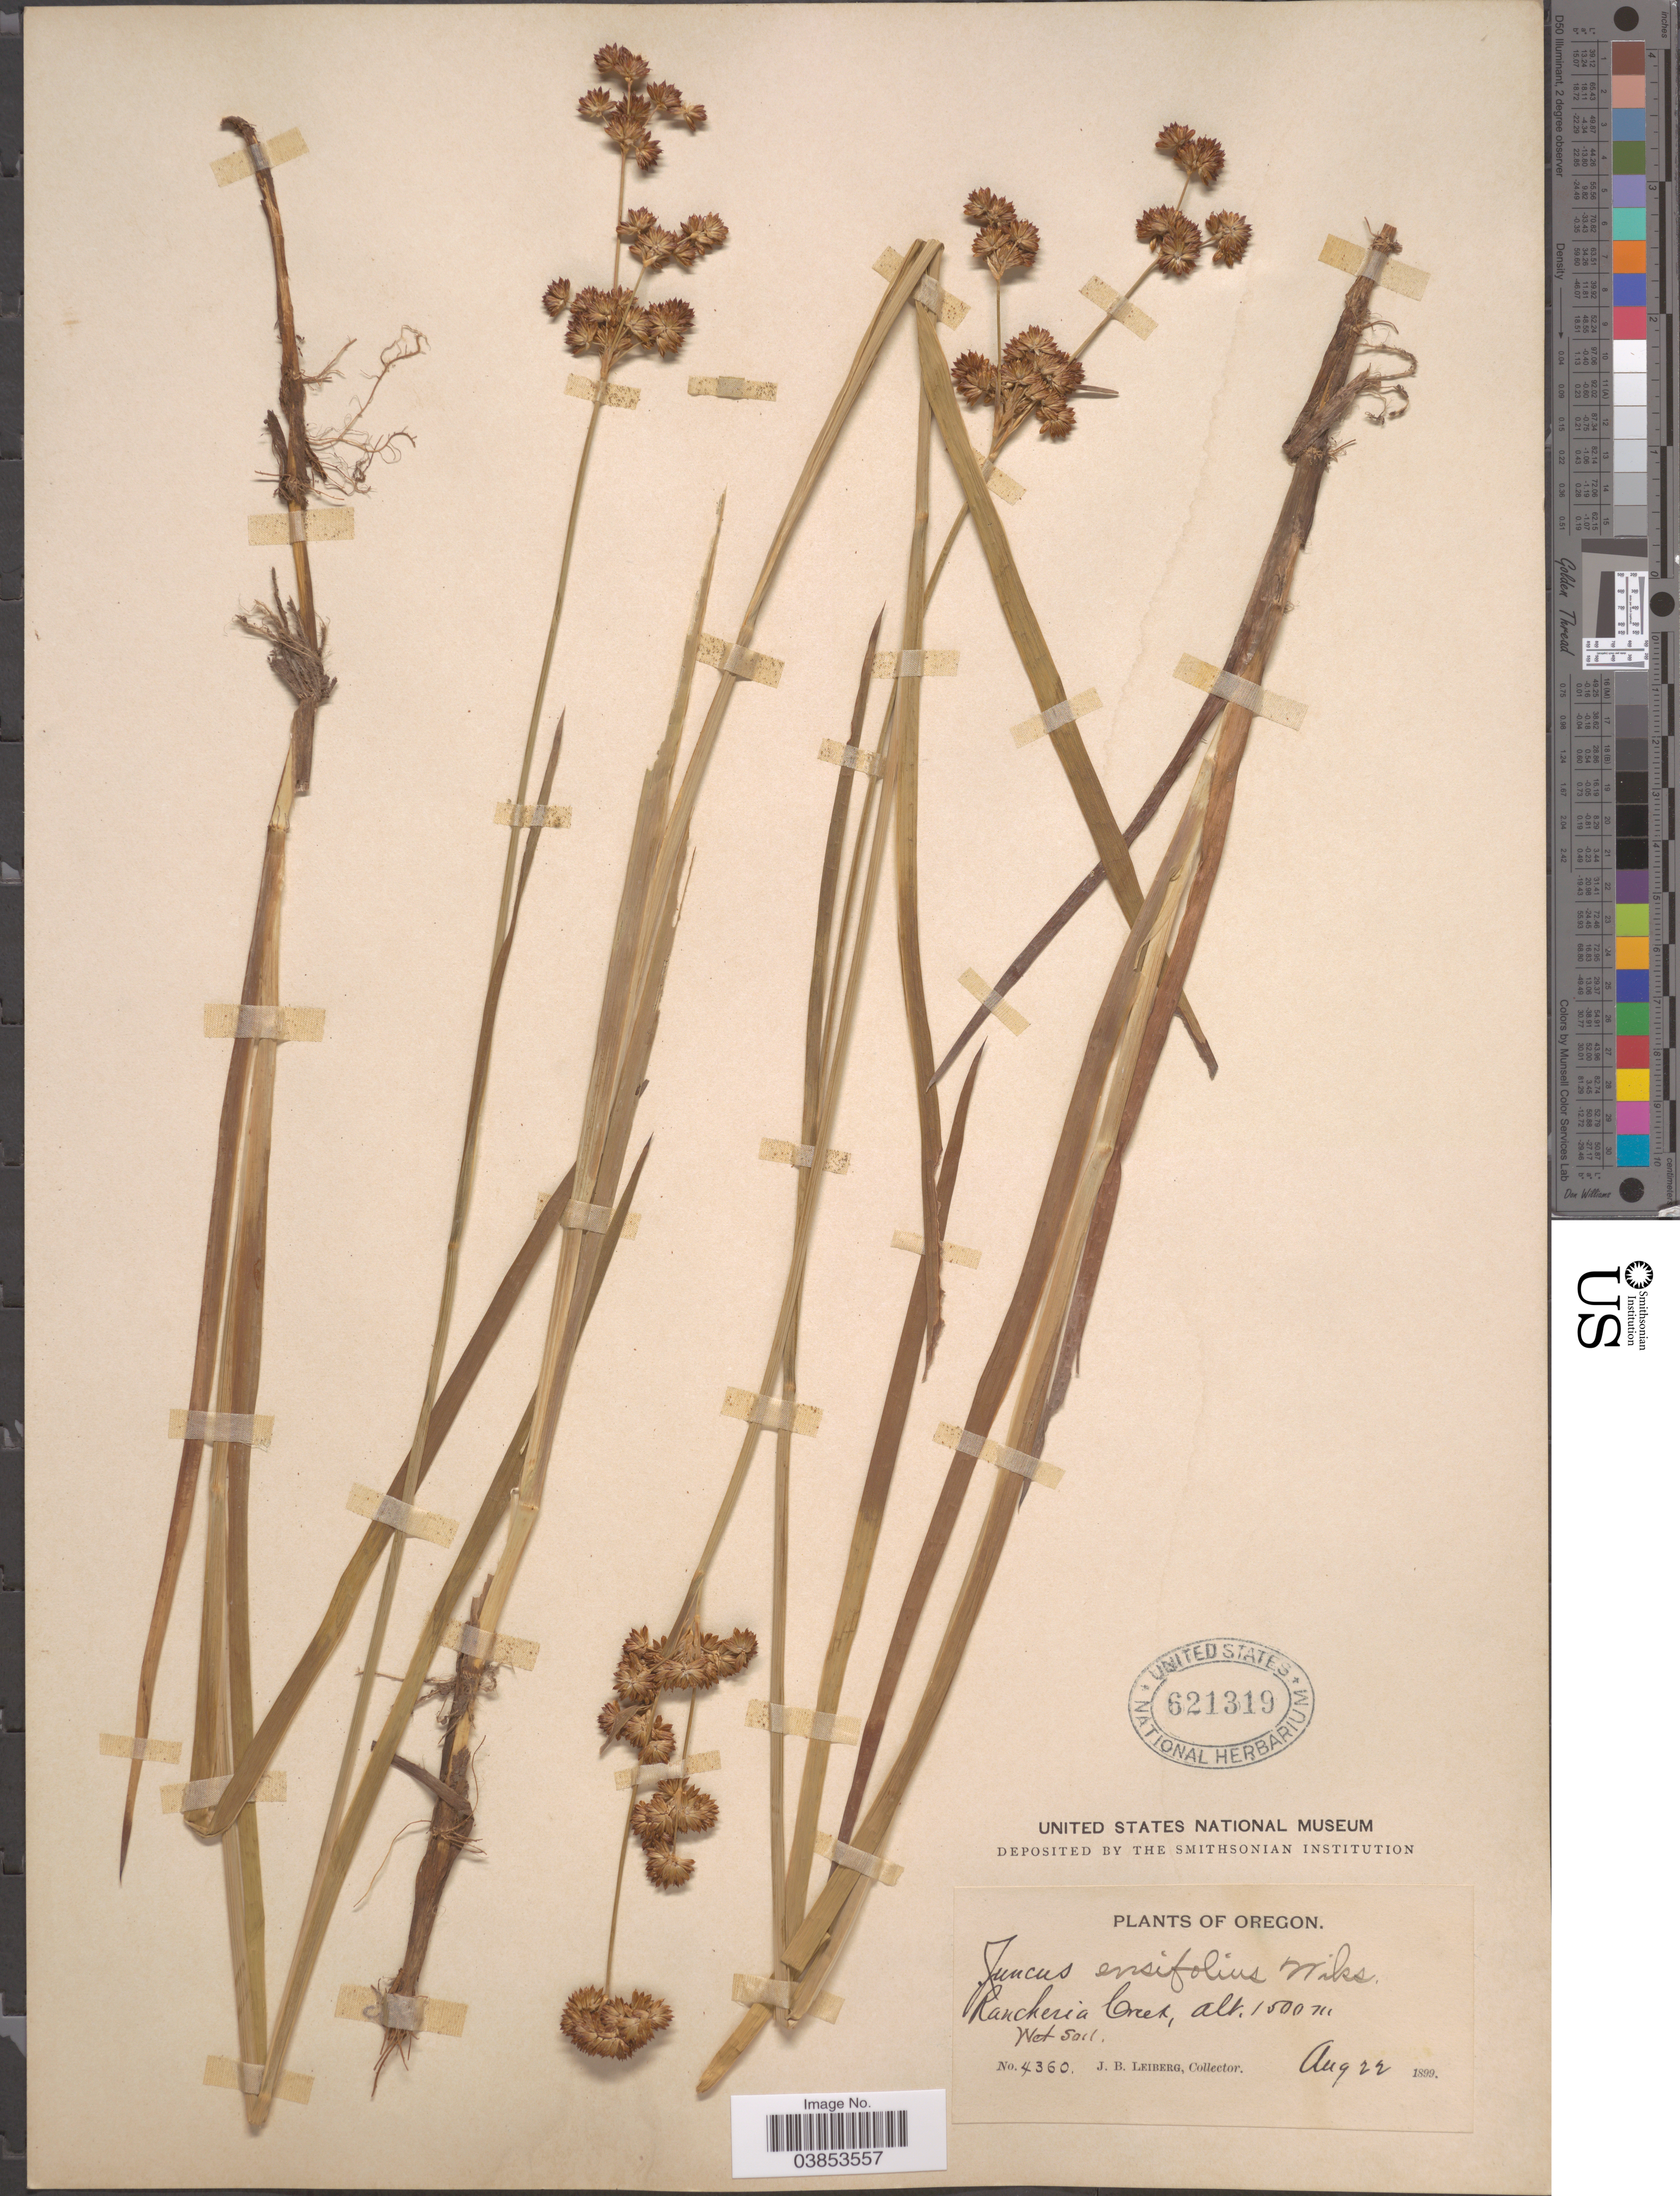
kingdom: Plantae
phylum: Tracheophyta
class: Liliopsida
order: Poales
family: Juncaceae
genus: Juncus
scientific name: Juncus ensifolius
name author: Wikstr.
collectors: J. B. Leiberg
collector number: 4360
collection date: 1899-08-22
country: United States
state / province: Oregon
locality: Rancheria Creek.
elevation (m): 1500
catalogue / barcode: US 621319